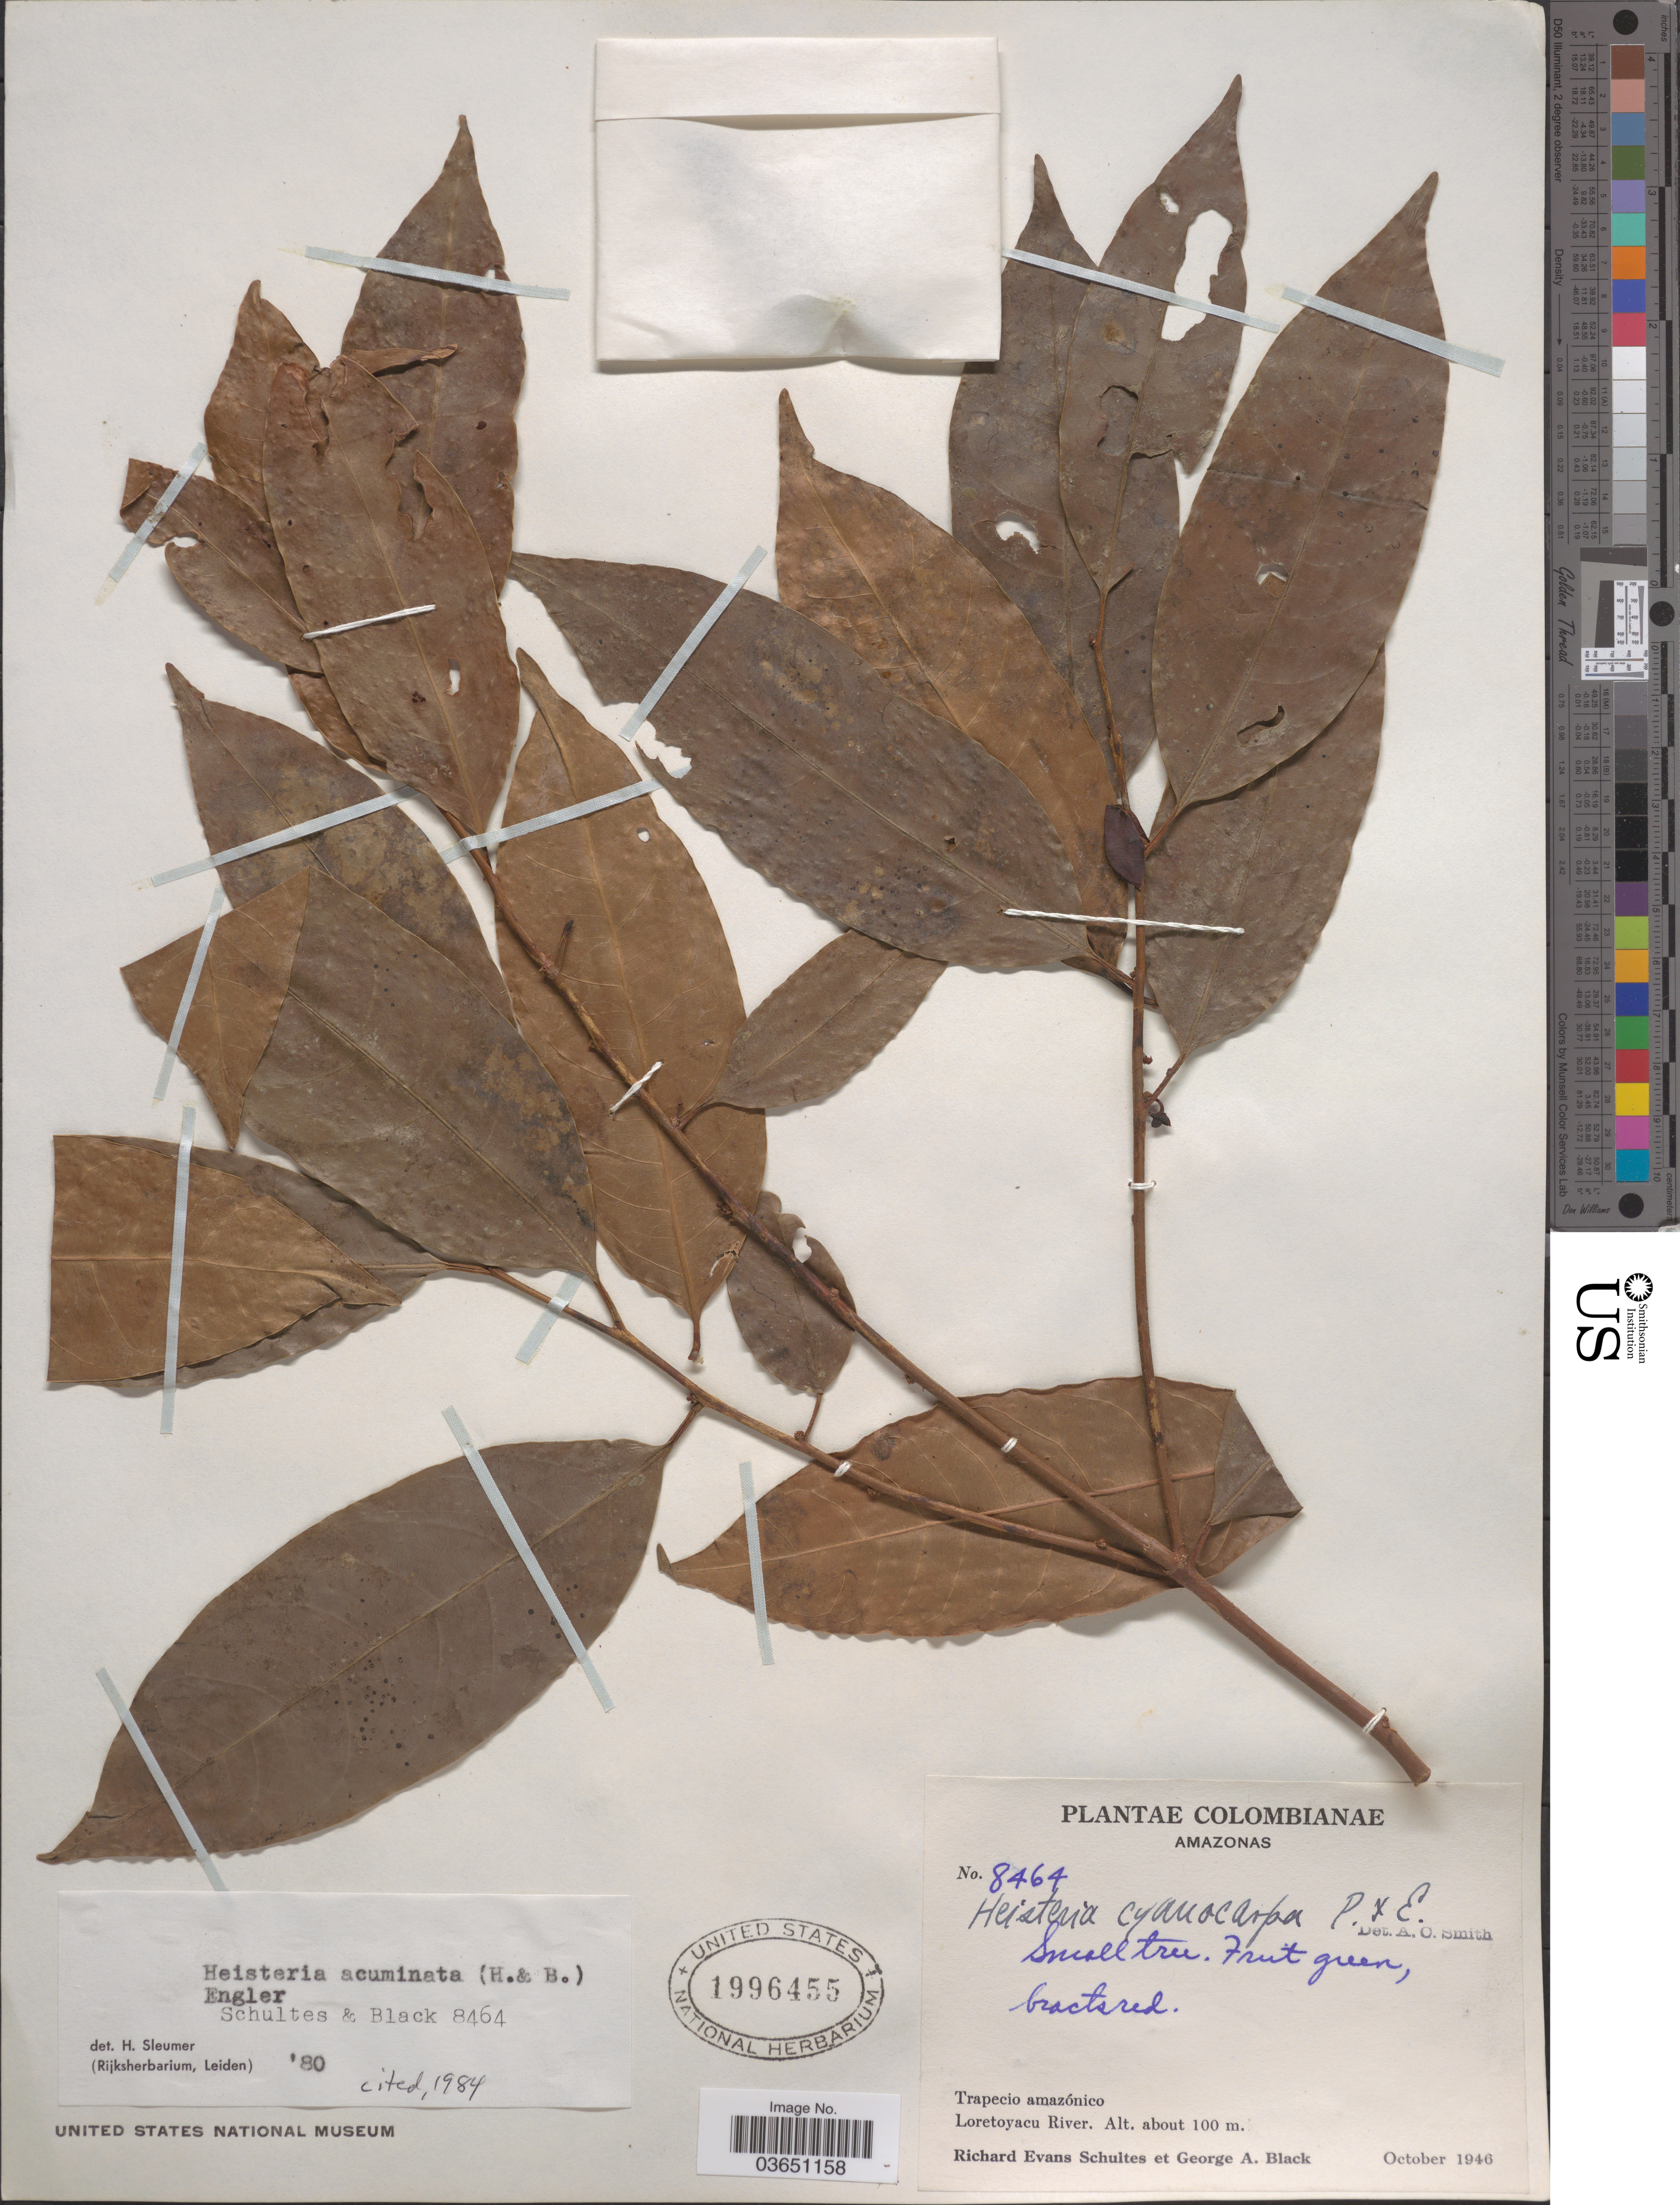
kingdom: Plantae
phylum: Tracheophyta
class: Magnoliopsida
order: Santalales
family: Erythropalaceae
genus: Heisteria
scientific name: Heisteria acuminata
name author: (Humb. & Bonpl.) Engl.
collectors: R. E. Schultes & G. A. Black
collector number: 8464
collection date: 1946-10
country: Colombia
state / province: Amazônas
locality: Trapecio amazónico. Loretoyacu River.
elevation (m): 100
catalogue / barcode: US 1996455